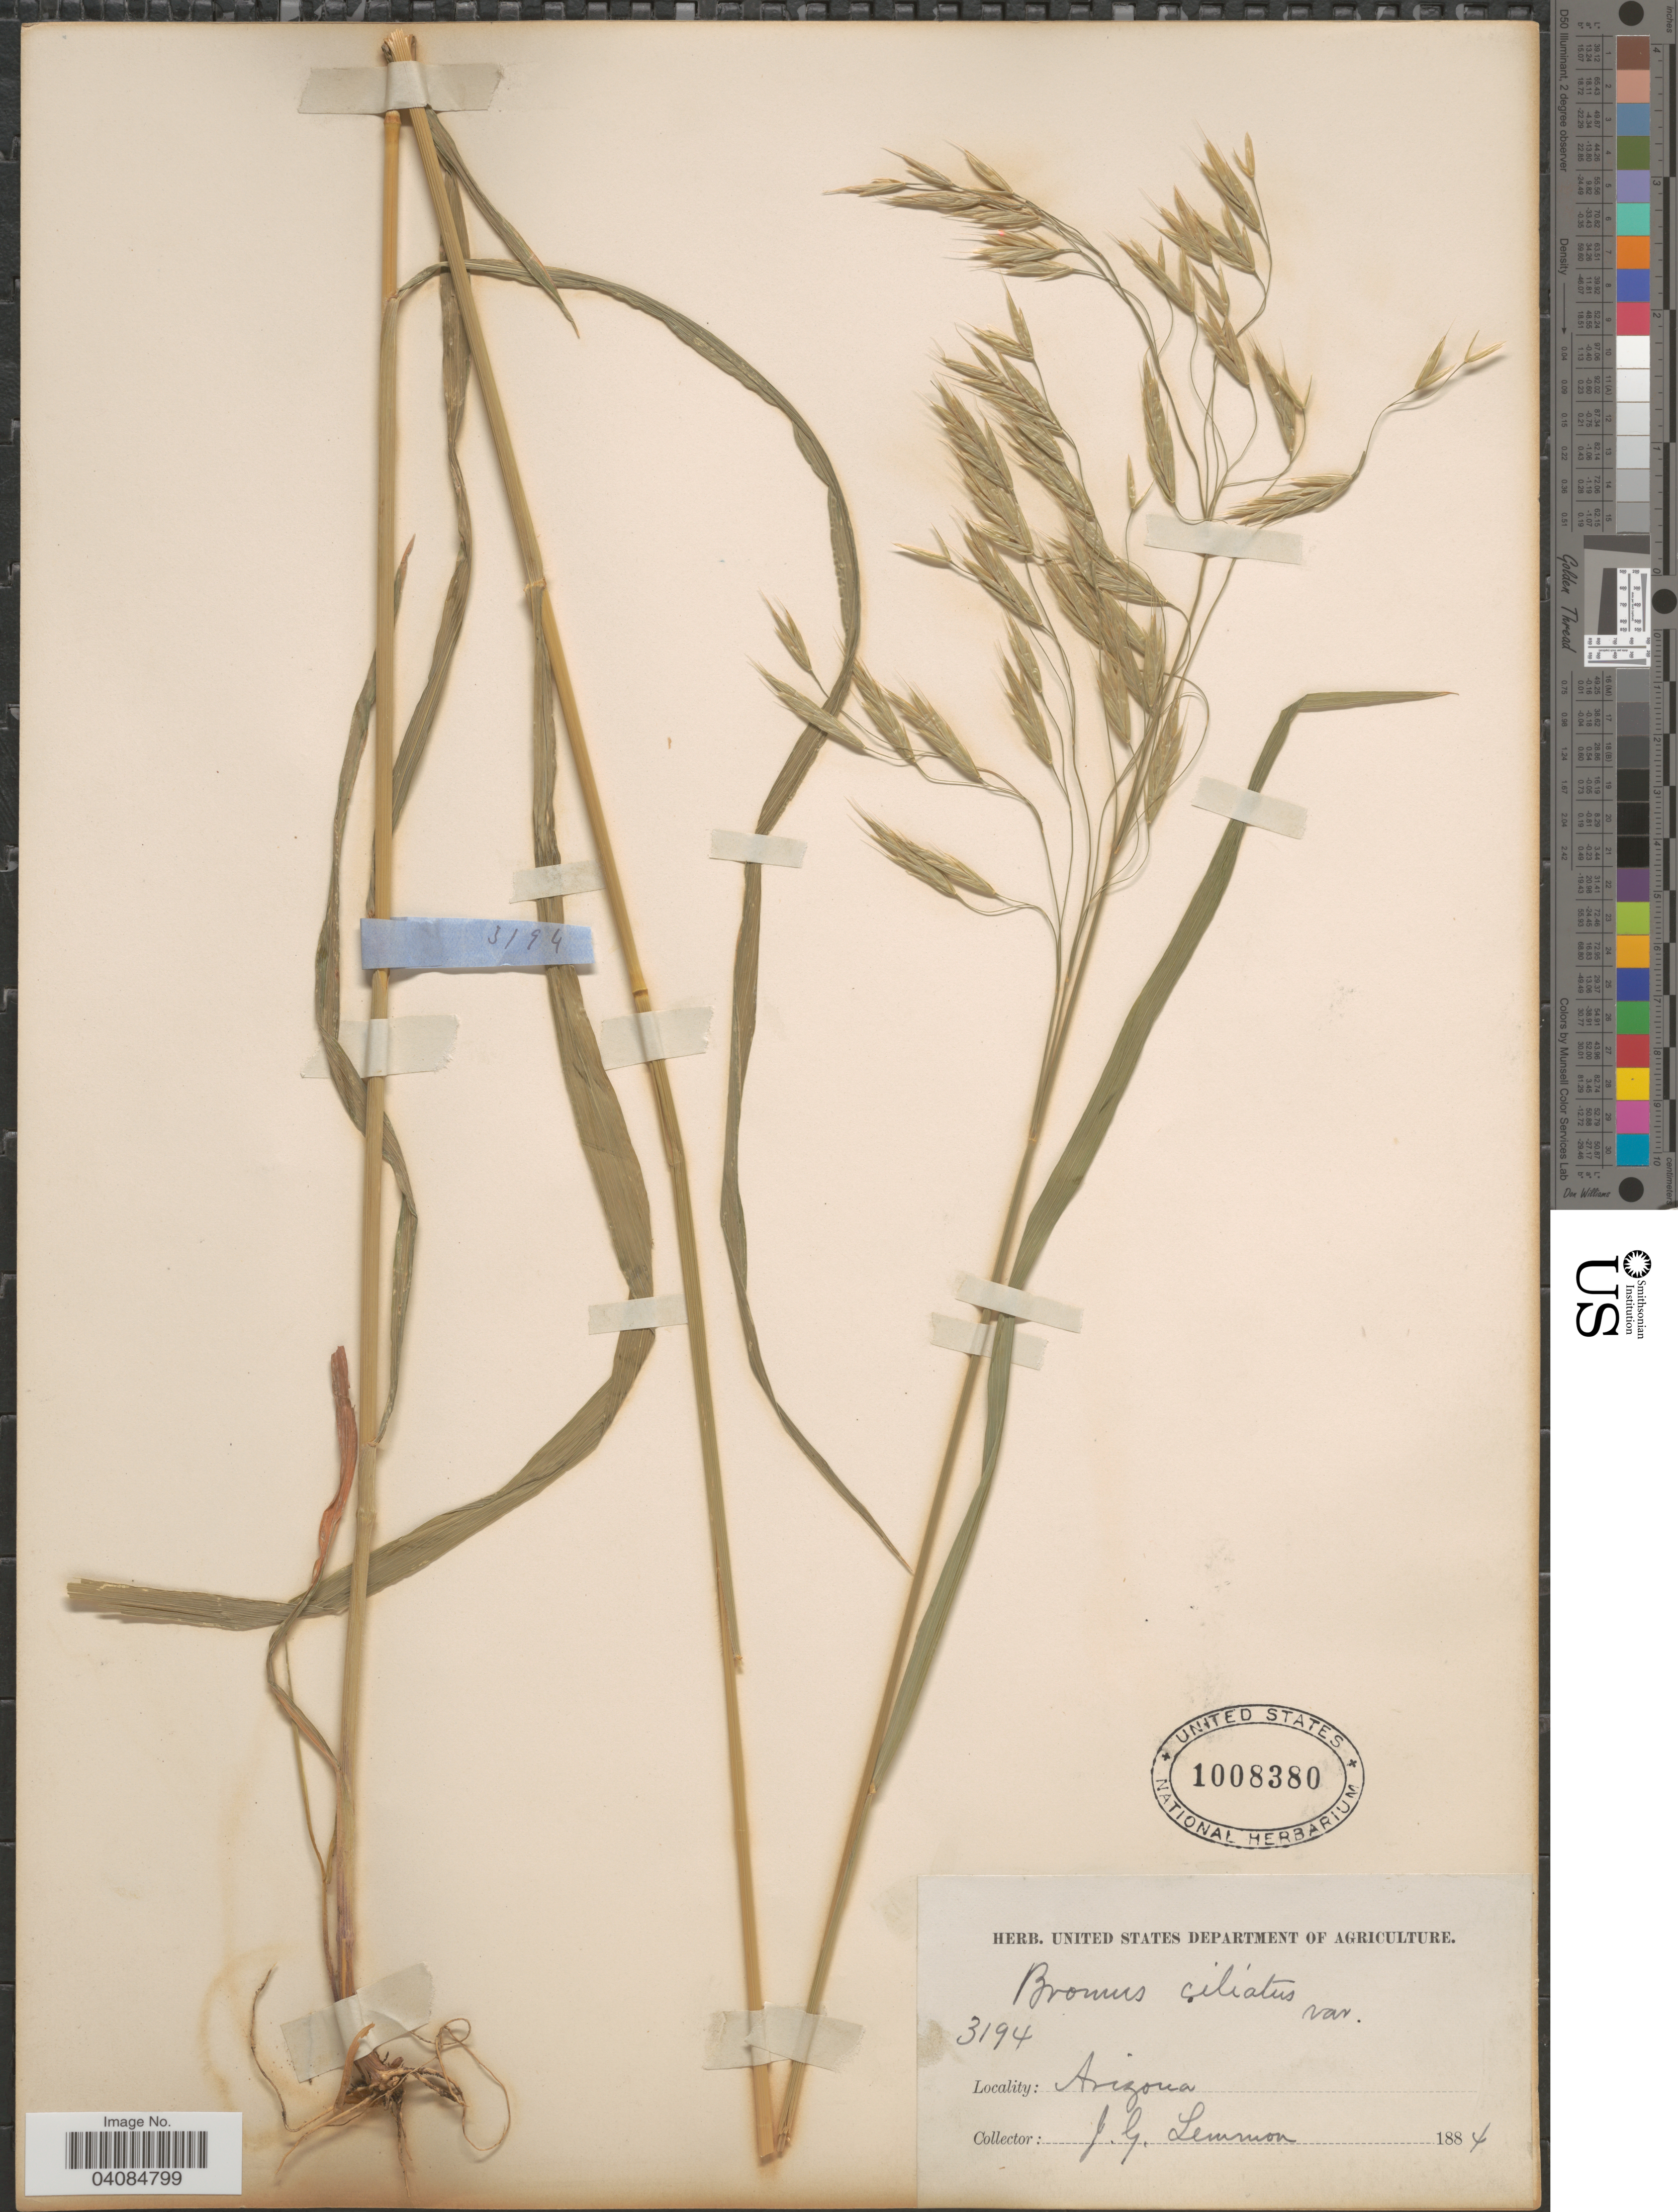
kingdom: Plantae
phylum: Tracheophyta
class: Liliopsida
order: Poales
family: Poaceae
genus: Bromus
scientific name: Bromus richardsonii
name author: Link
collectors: J. Lemmon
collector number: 3194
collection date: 1884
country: United States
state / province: Arizona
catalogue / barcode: US 1008380